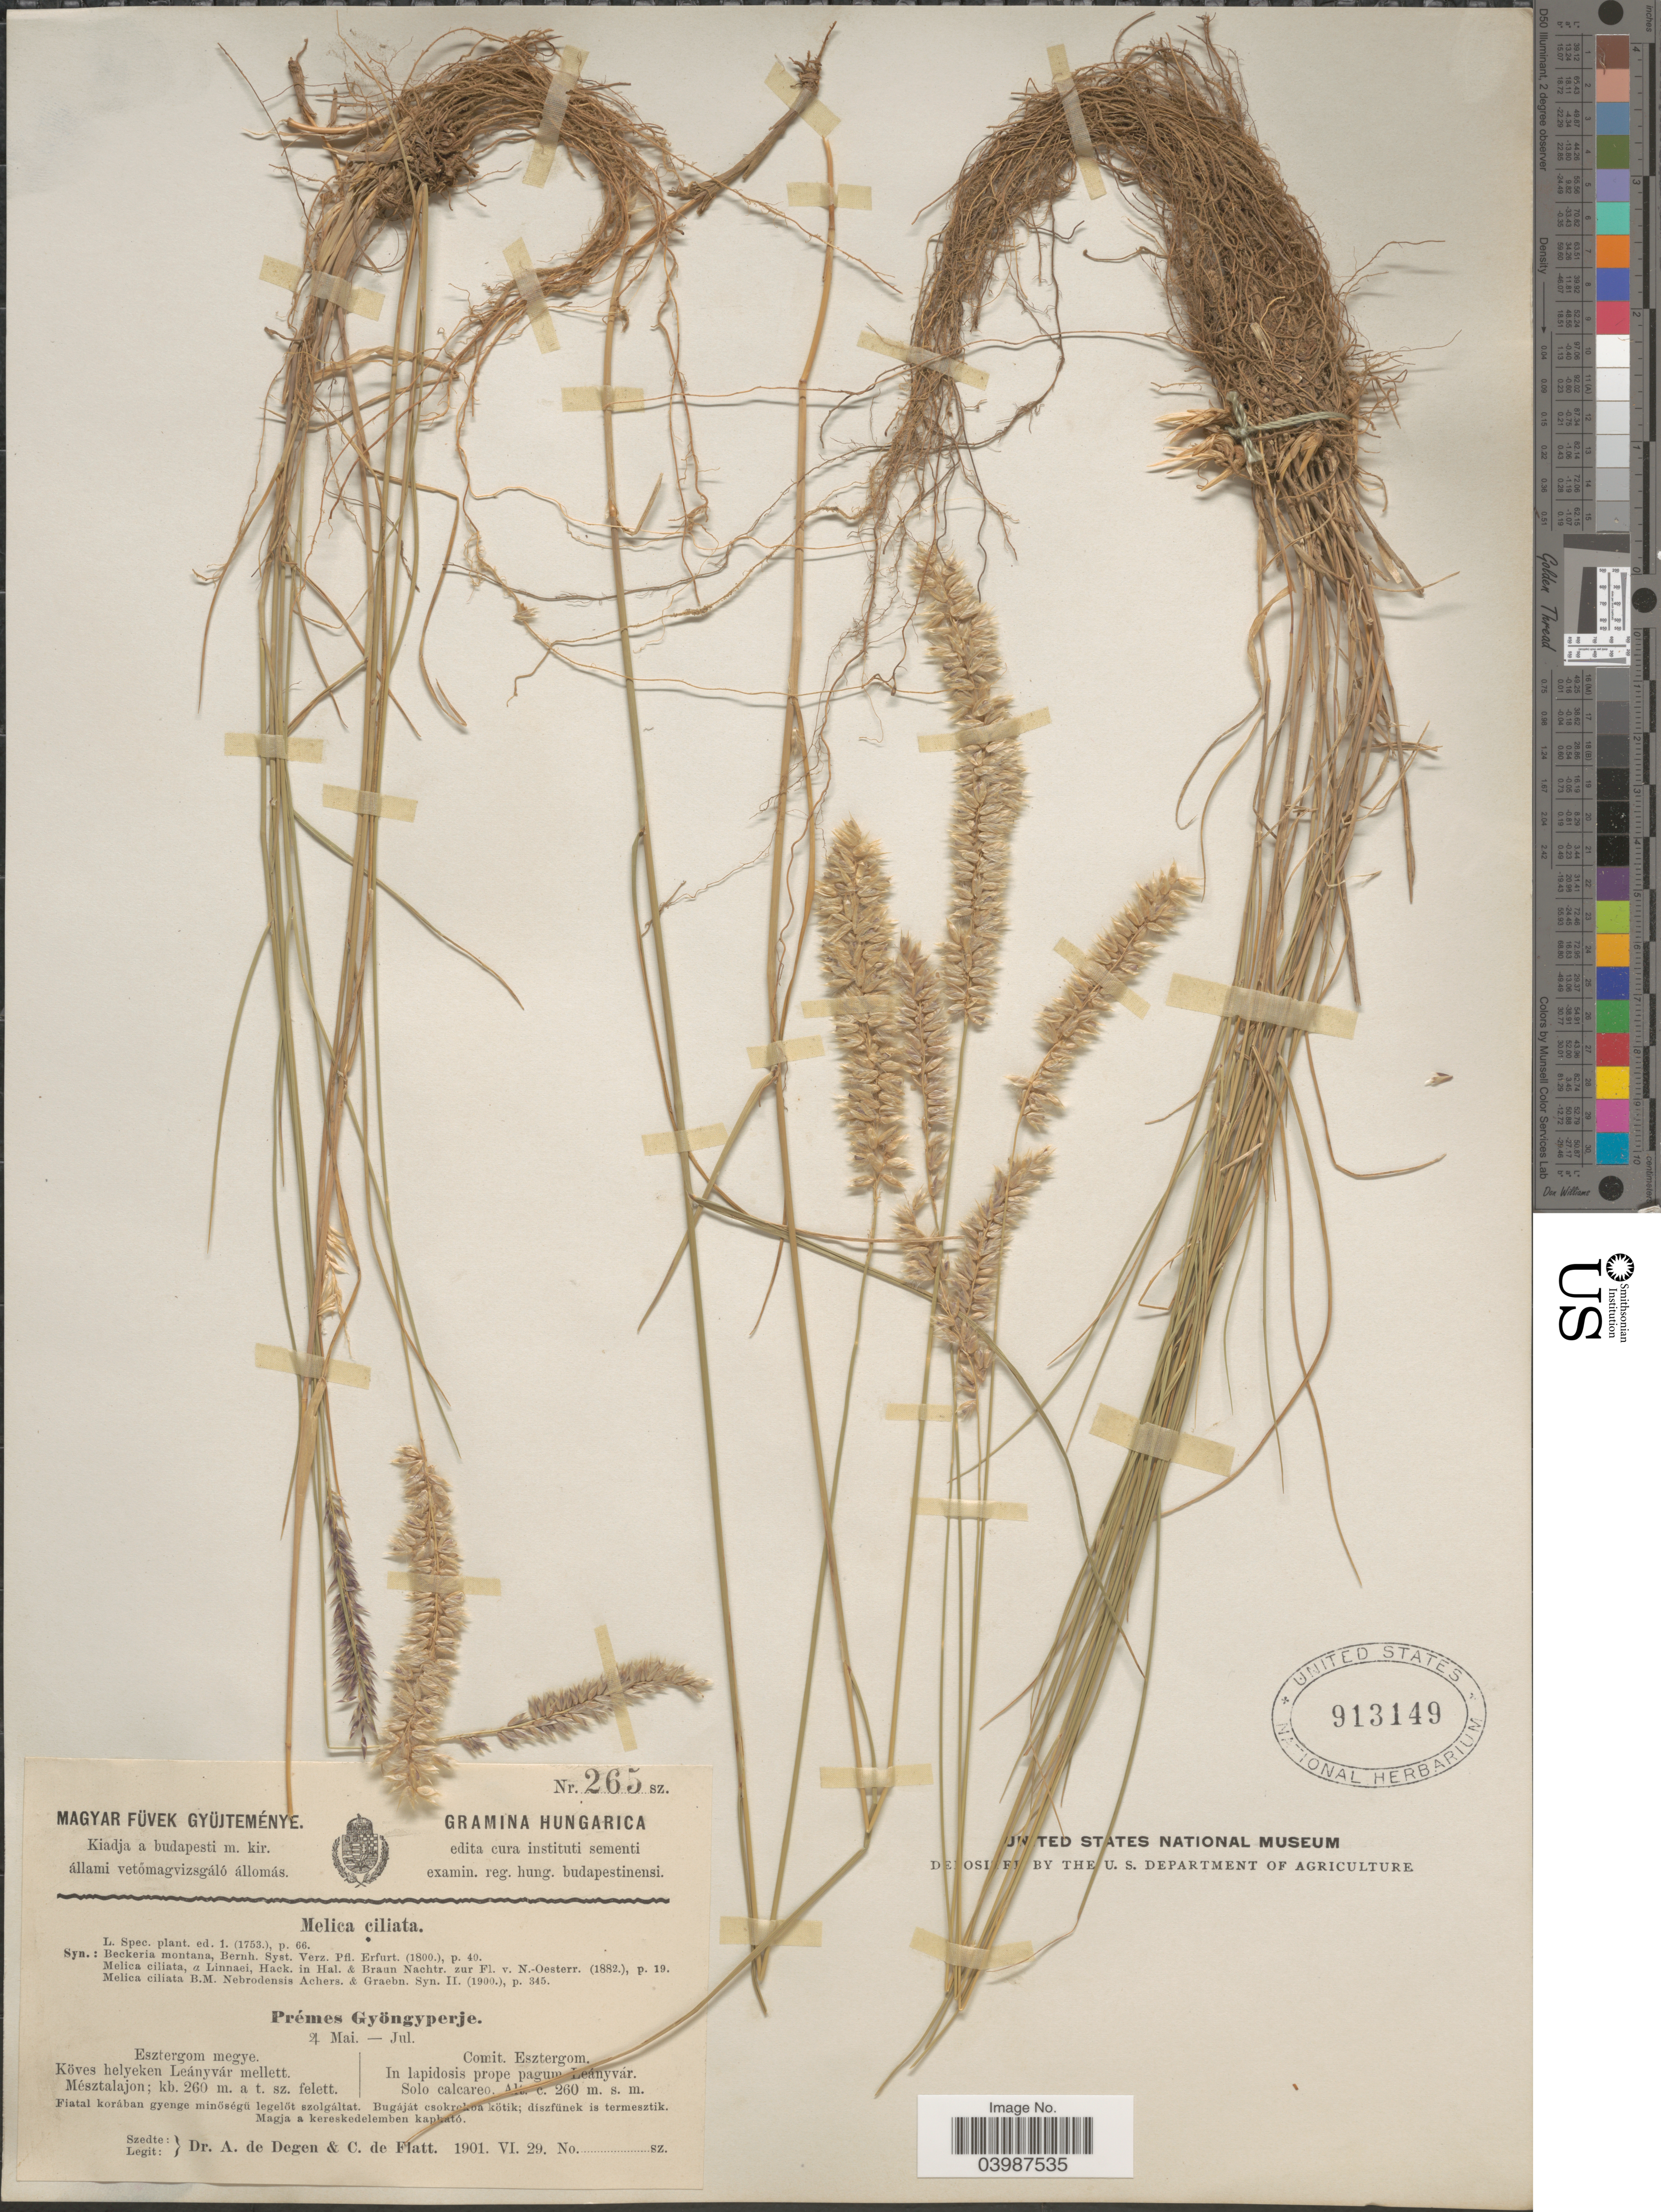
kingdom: Plantae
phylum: Tracheophyta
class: Liliopsida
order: Poales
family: Poaceae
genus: Melica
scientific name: Melica ciliata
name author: L.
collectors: A. Degen & C. de Flatt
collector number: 265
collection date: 1901-06-29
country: Hungary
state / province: Komárom-Esztergom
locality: Comit. Esztergom. In lapidosis prope pagum Leányvár. Solo calcareo.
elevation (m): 260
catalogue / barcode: US 913149